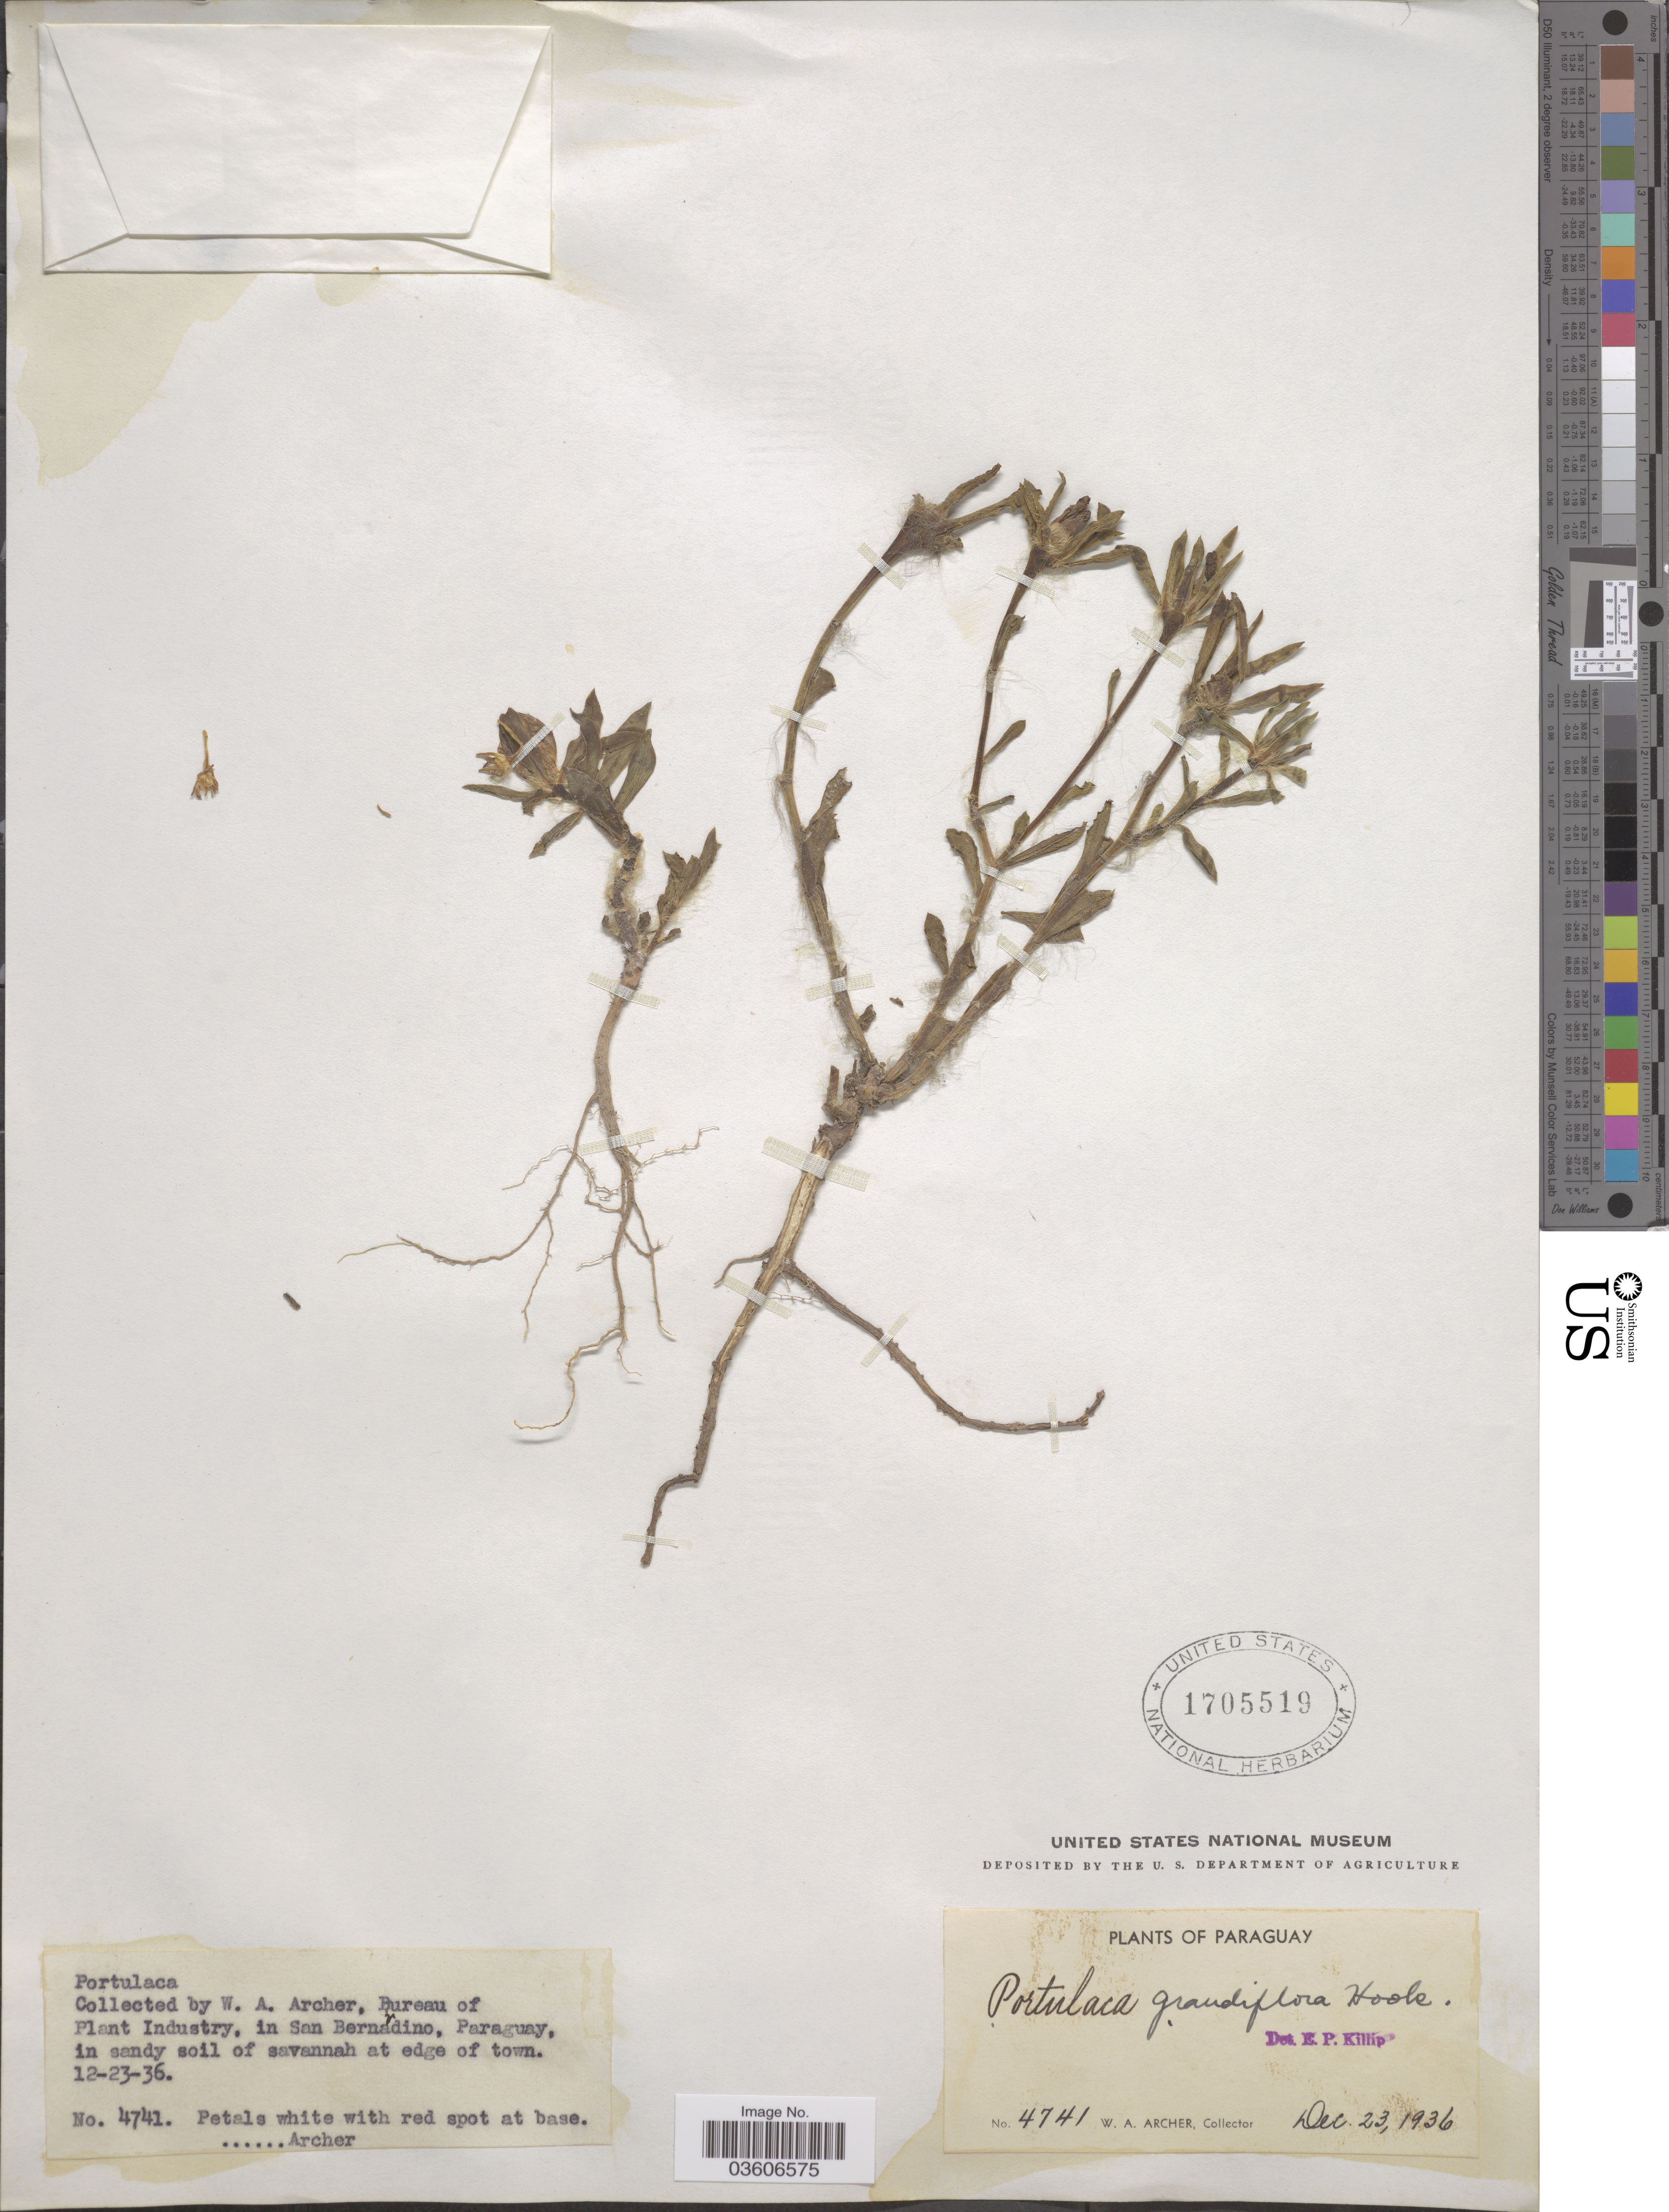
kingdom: Plantae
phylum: Tracheophyta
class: Magnoliopsida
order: Caryophyllales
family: Portulacaceae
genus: Portulaca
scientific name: Portulaca grandiflora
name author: Hook.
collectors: W. Archer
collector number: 4741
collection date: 1936-12-23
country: Paraguay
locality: San Bernardino, in sandy soil of savannah at edge of town.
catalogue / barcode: US 1705519